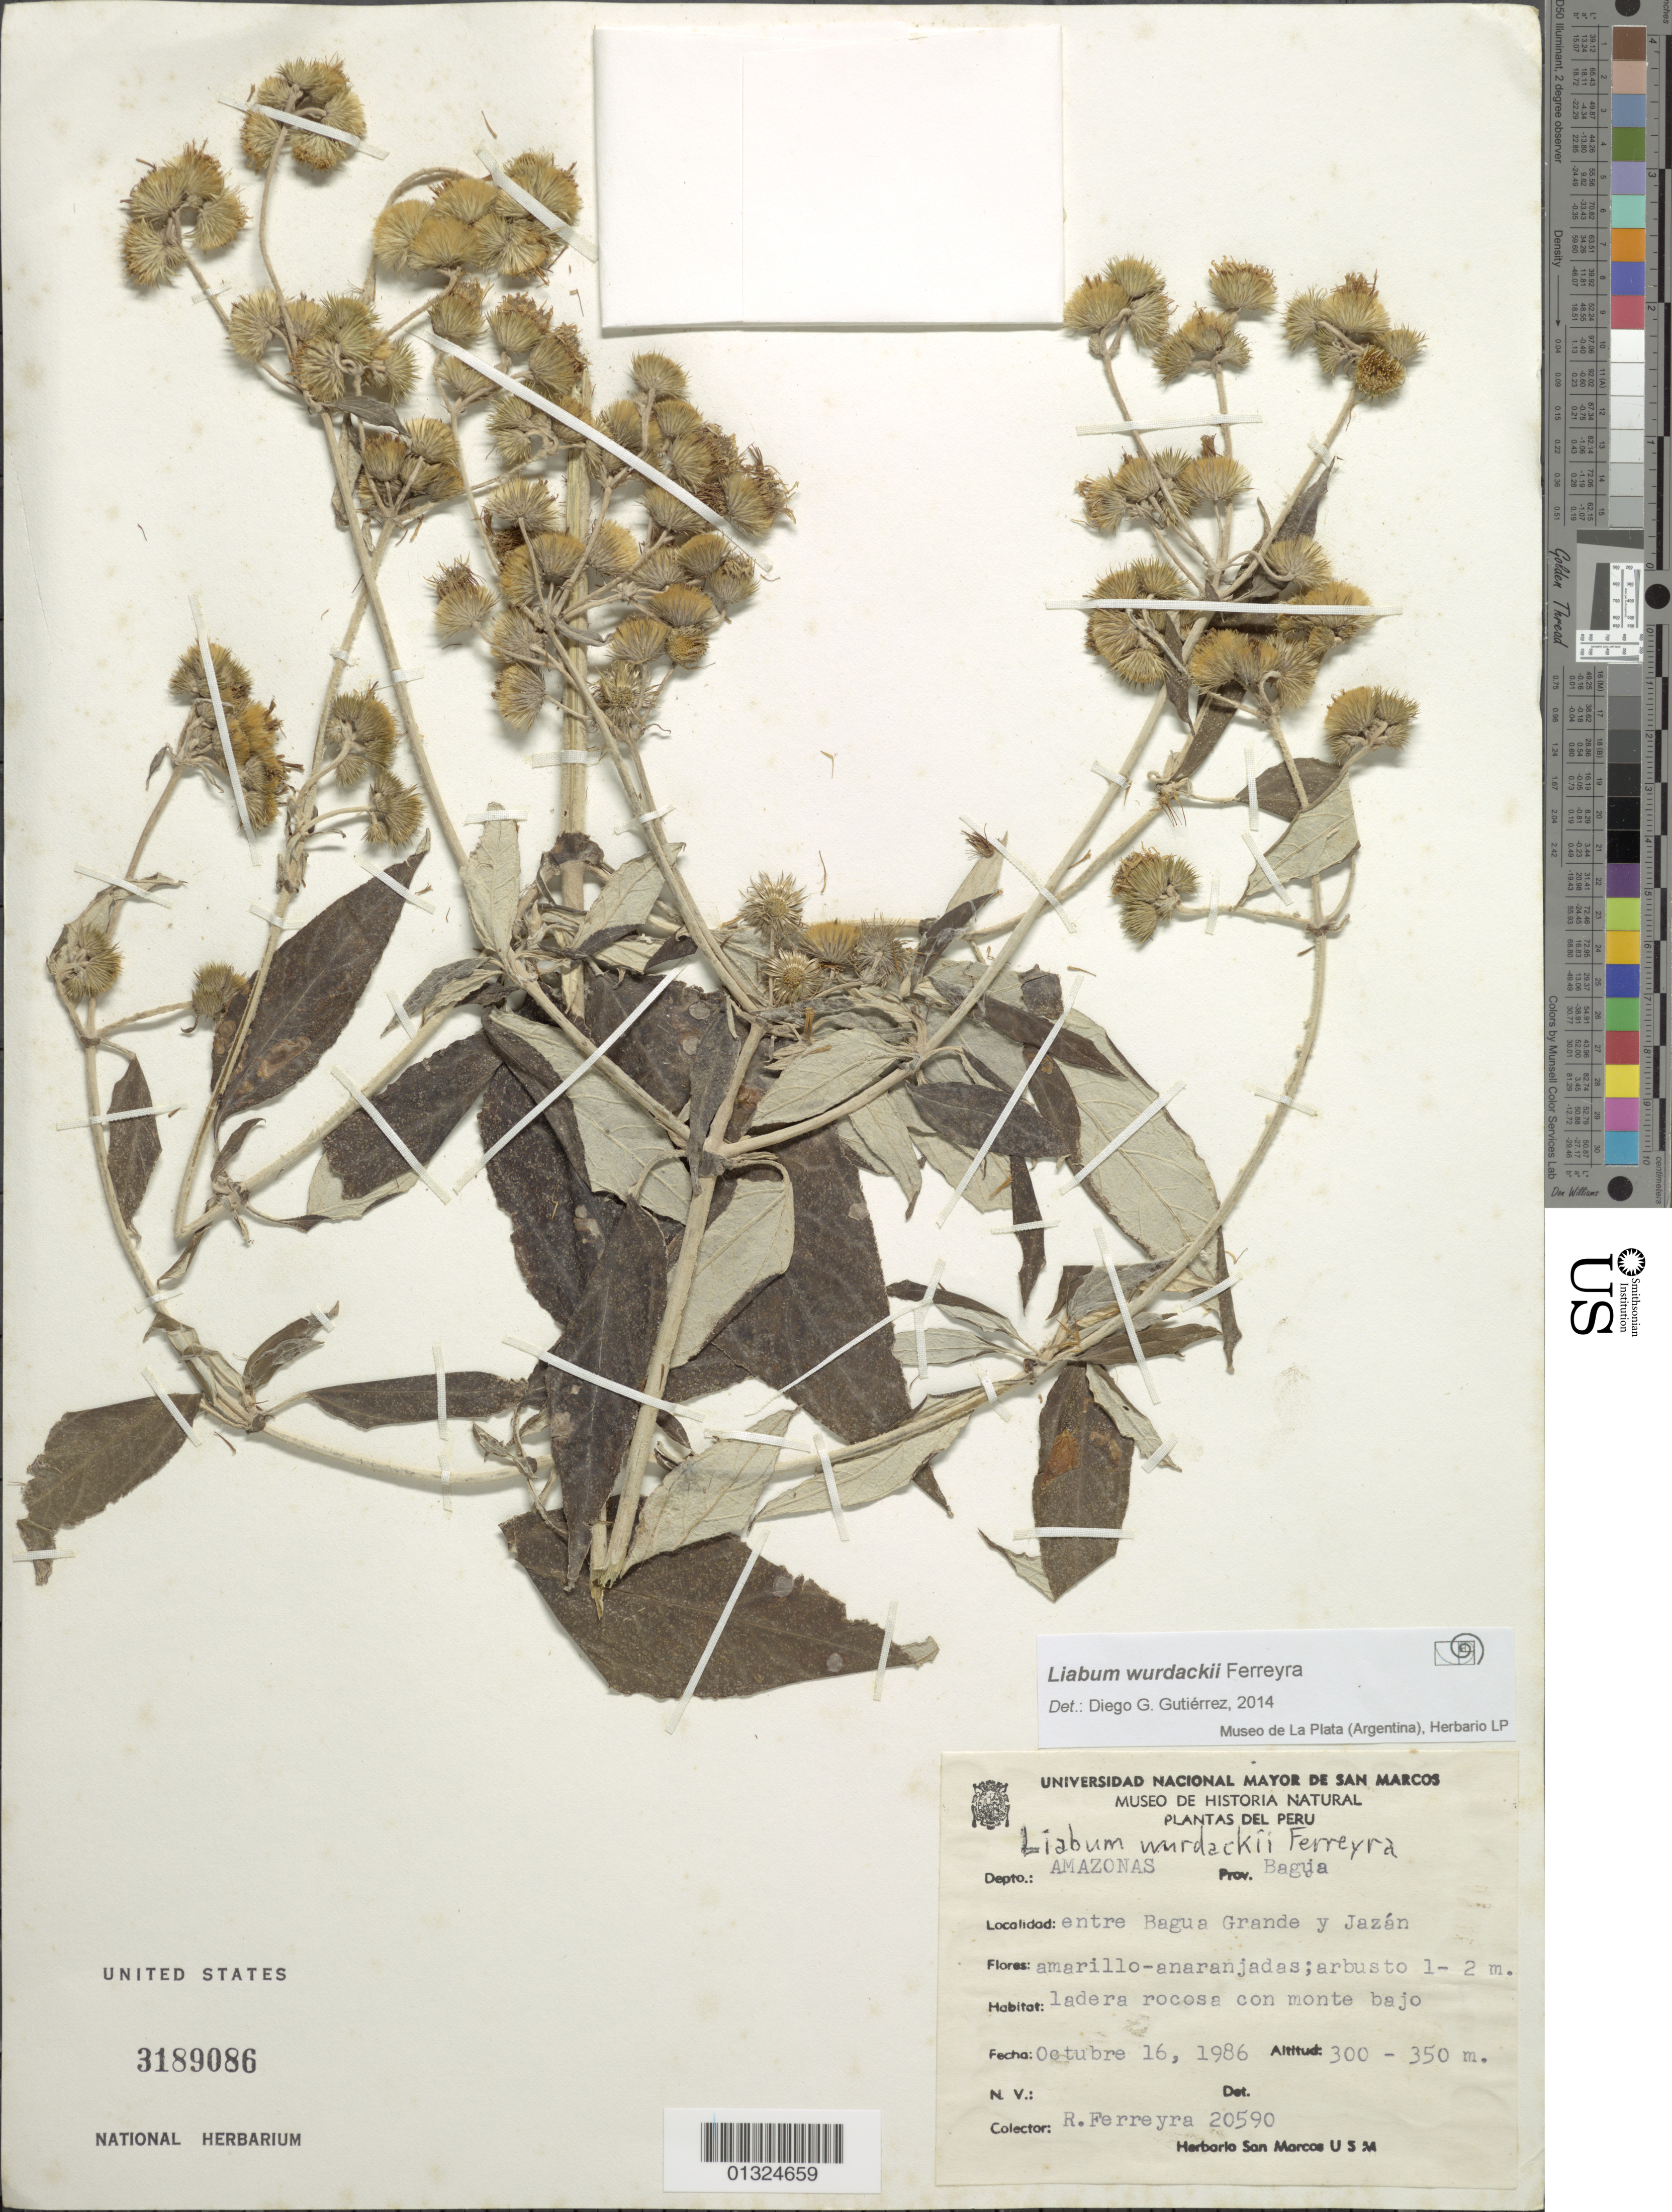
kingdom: Plantae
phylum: Tracheophyta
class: Magnoliopsida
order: Asterales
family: Asteraceae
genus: Liabum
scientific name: Liabum wurdackii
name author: Ferreyra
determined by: Gutierrez, D. G.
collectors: R. A. Ferreyra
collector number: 20590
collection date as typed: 16 October 1986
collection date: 1986-10-16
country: Peru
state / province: Amazonas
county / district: Bagua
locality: Entre Bagua Grande Y Jazan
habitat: Ladera rocosa con monte bajo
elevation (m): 300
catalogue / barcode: US 3189086